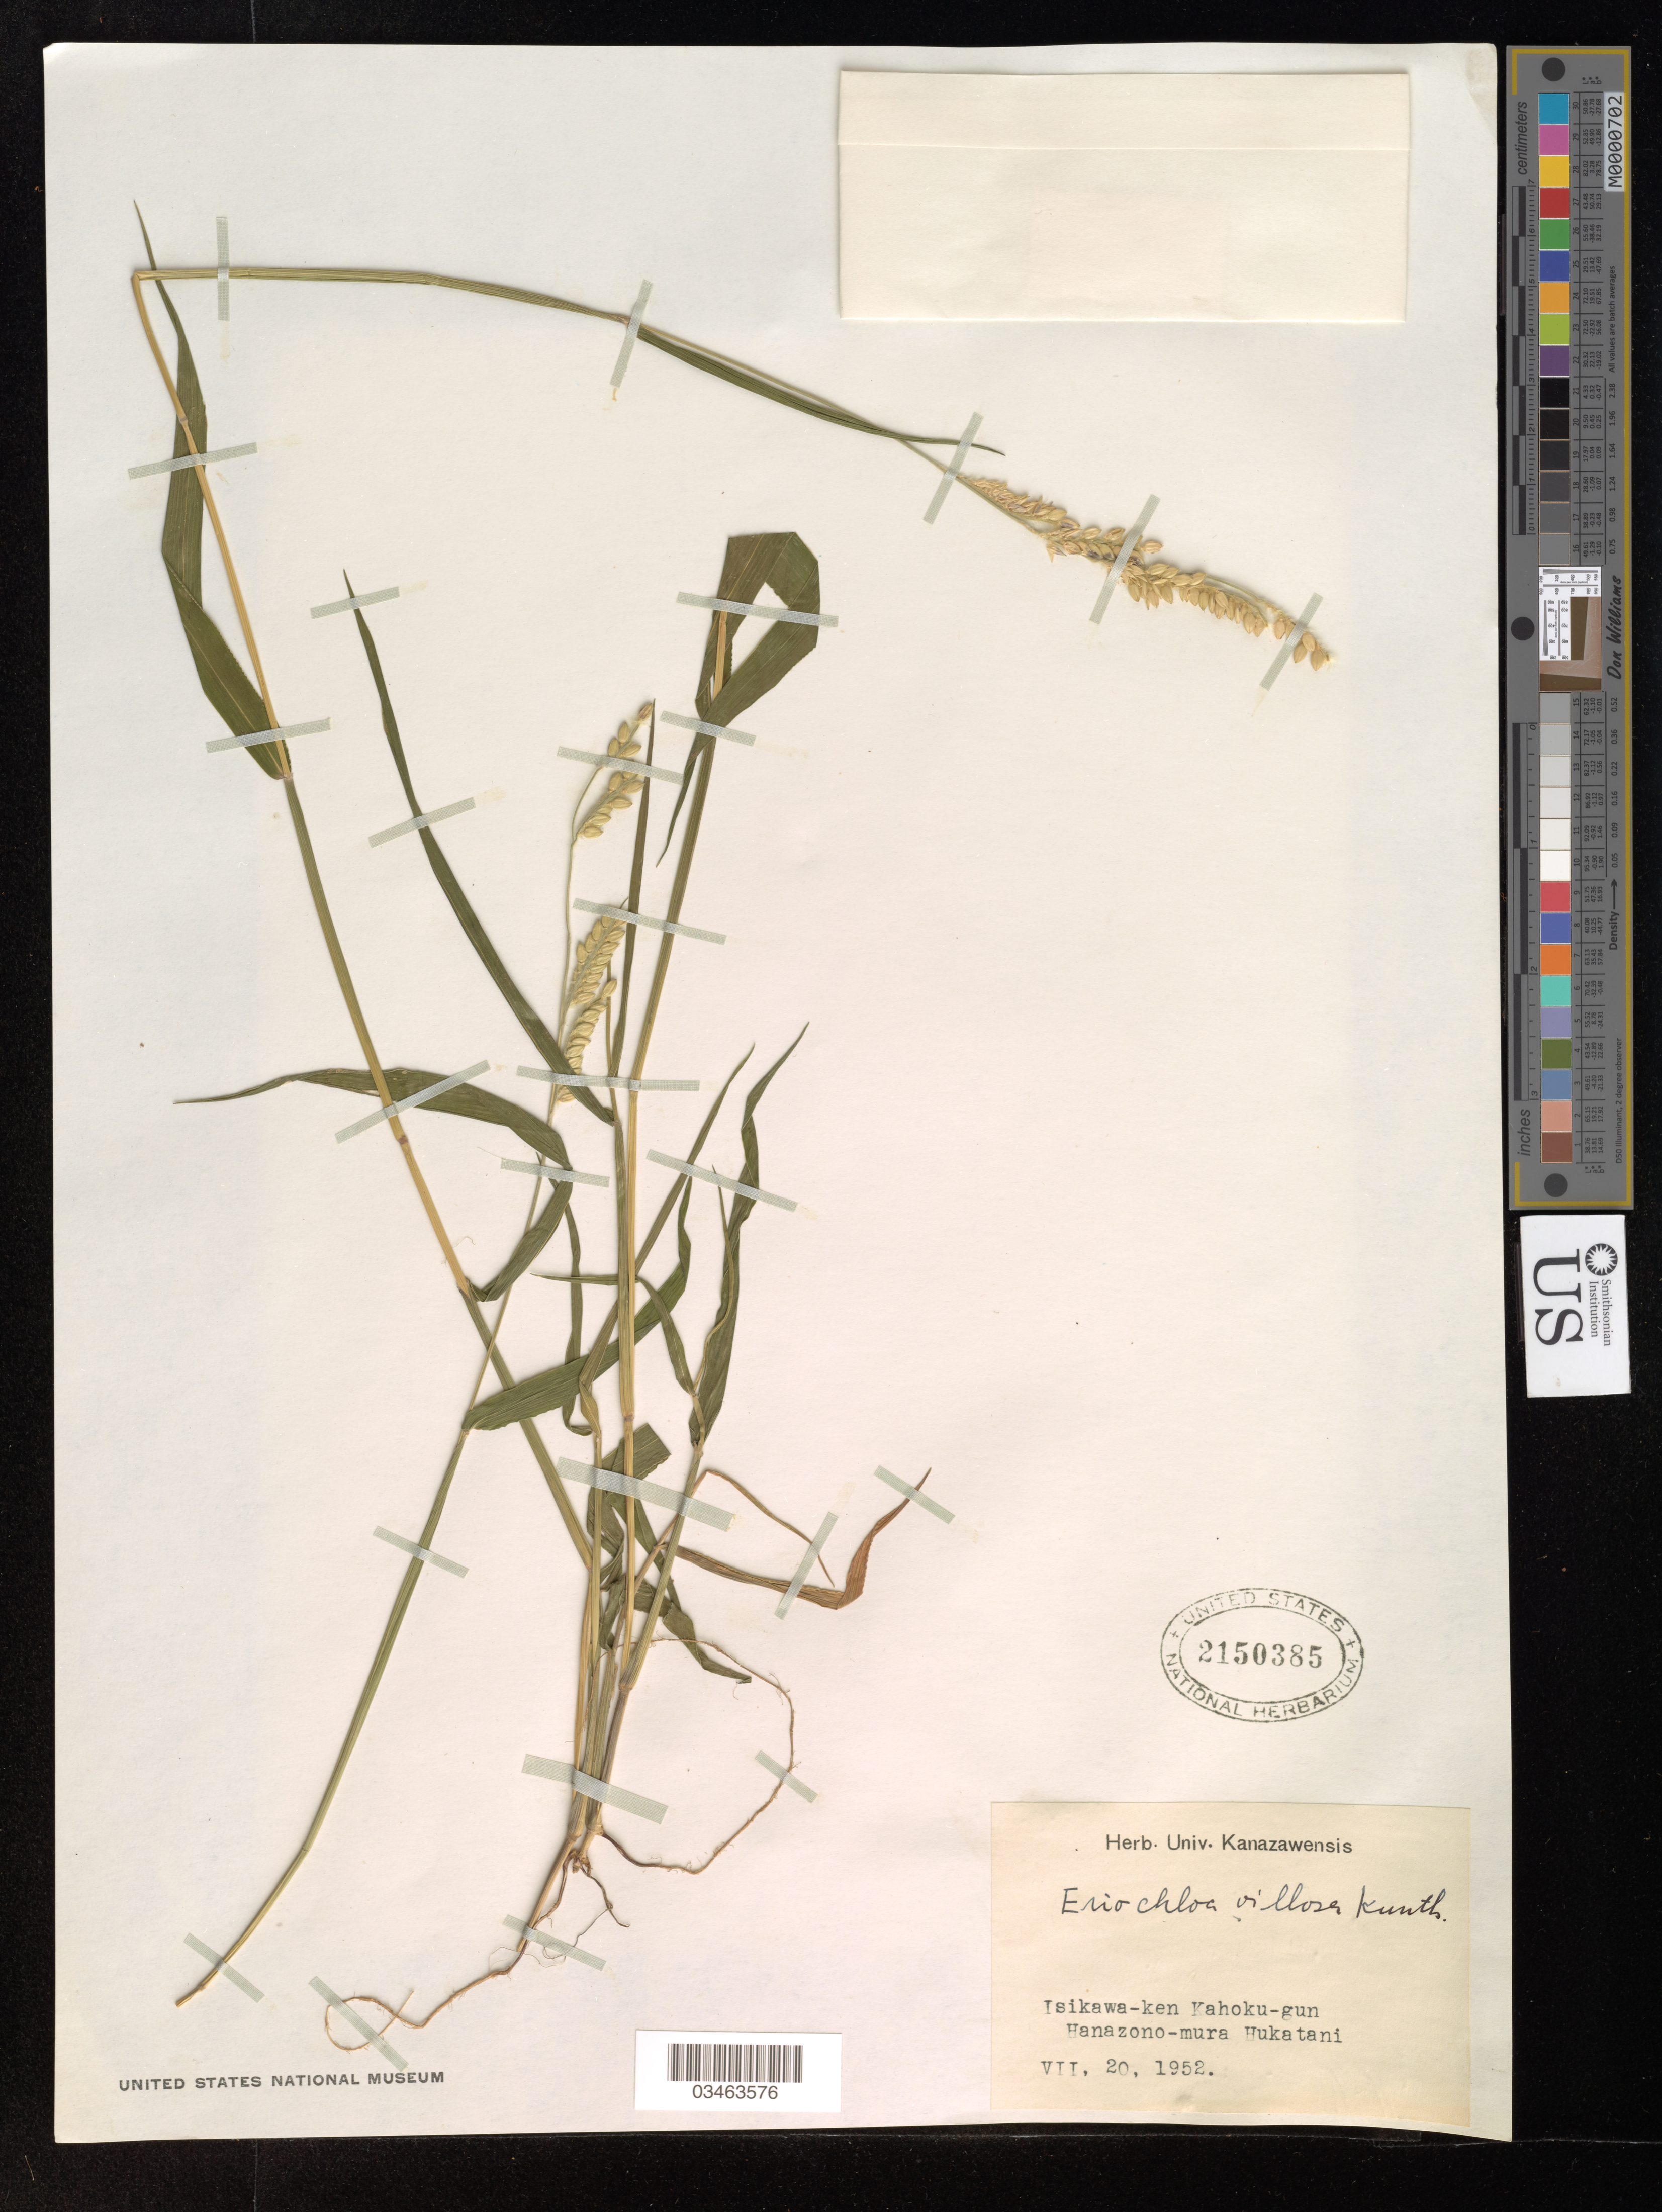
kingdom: Plantae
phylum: Tracheophyta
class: Liliopsida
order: Poales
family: Poaceae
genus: Eriochloa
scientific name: Eriochloa villosa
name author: (Thunb.) Kunth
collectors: Ex Herb. Univ. Kanazawensis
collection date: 1952-07-20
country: Japan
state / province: Isikawa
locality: Isikawa-ken Kahoku-gun. Hanazono-mura Hukatani.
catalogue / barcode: US 2150385